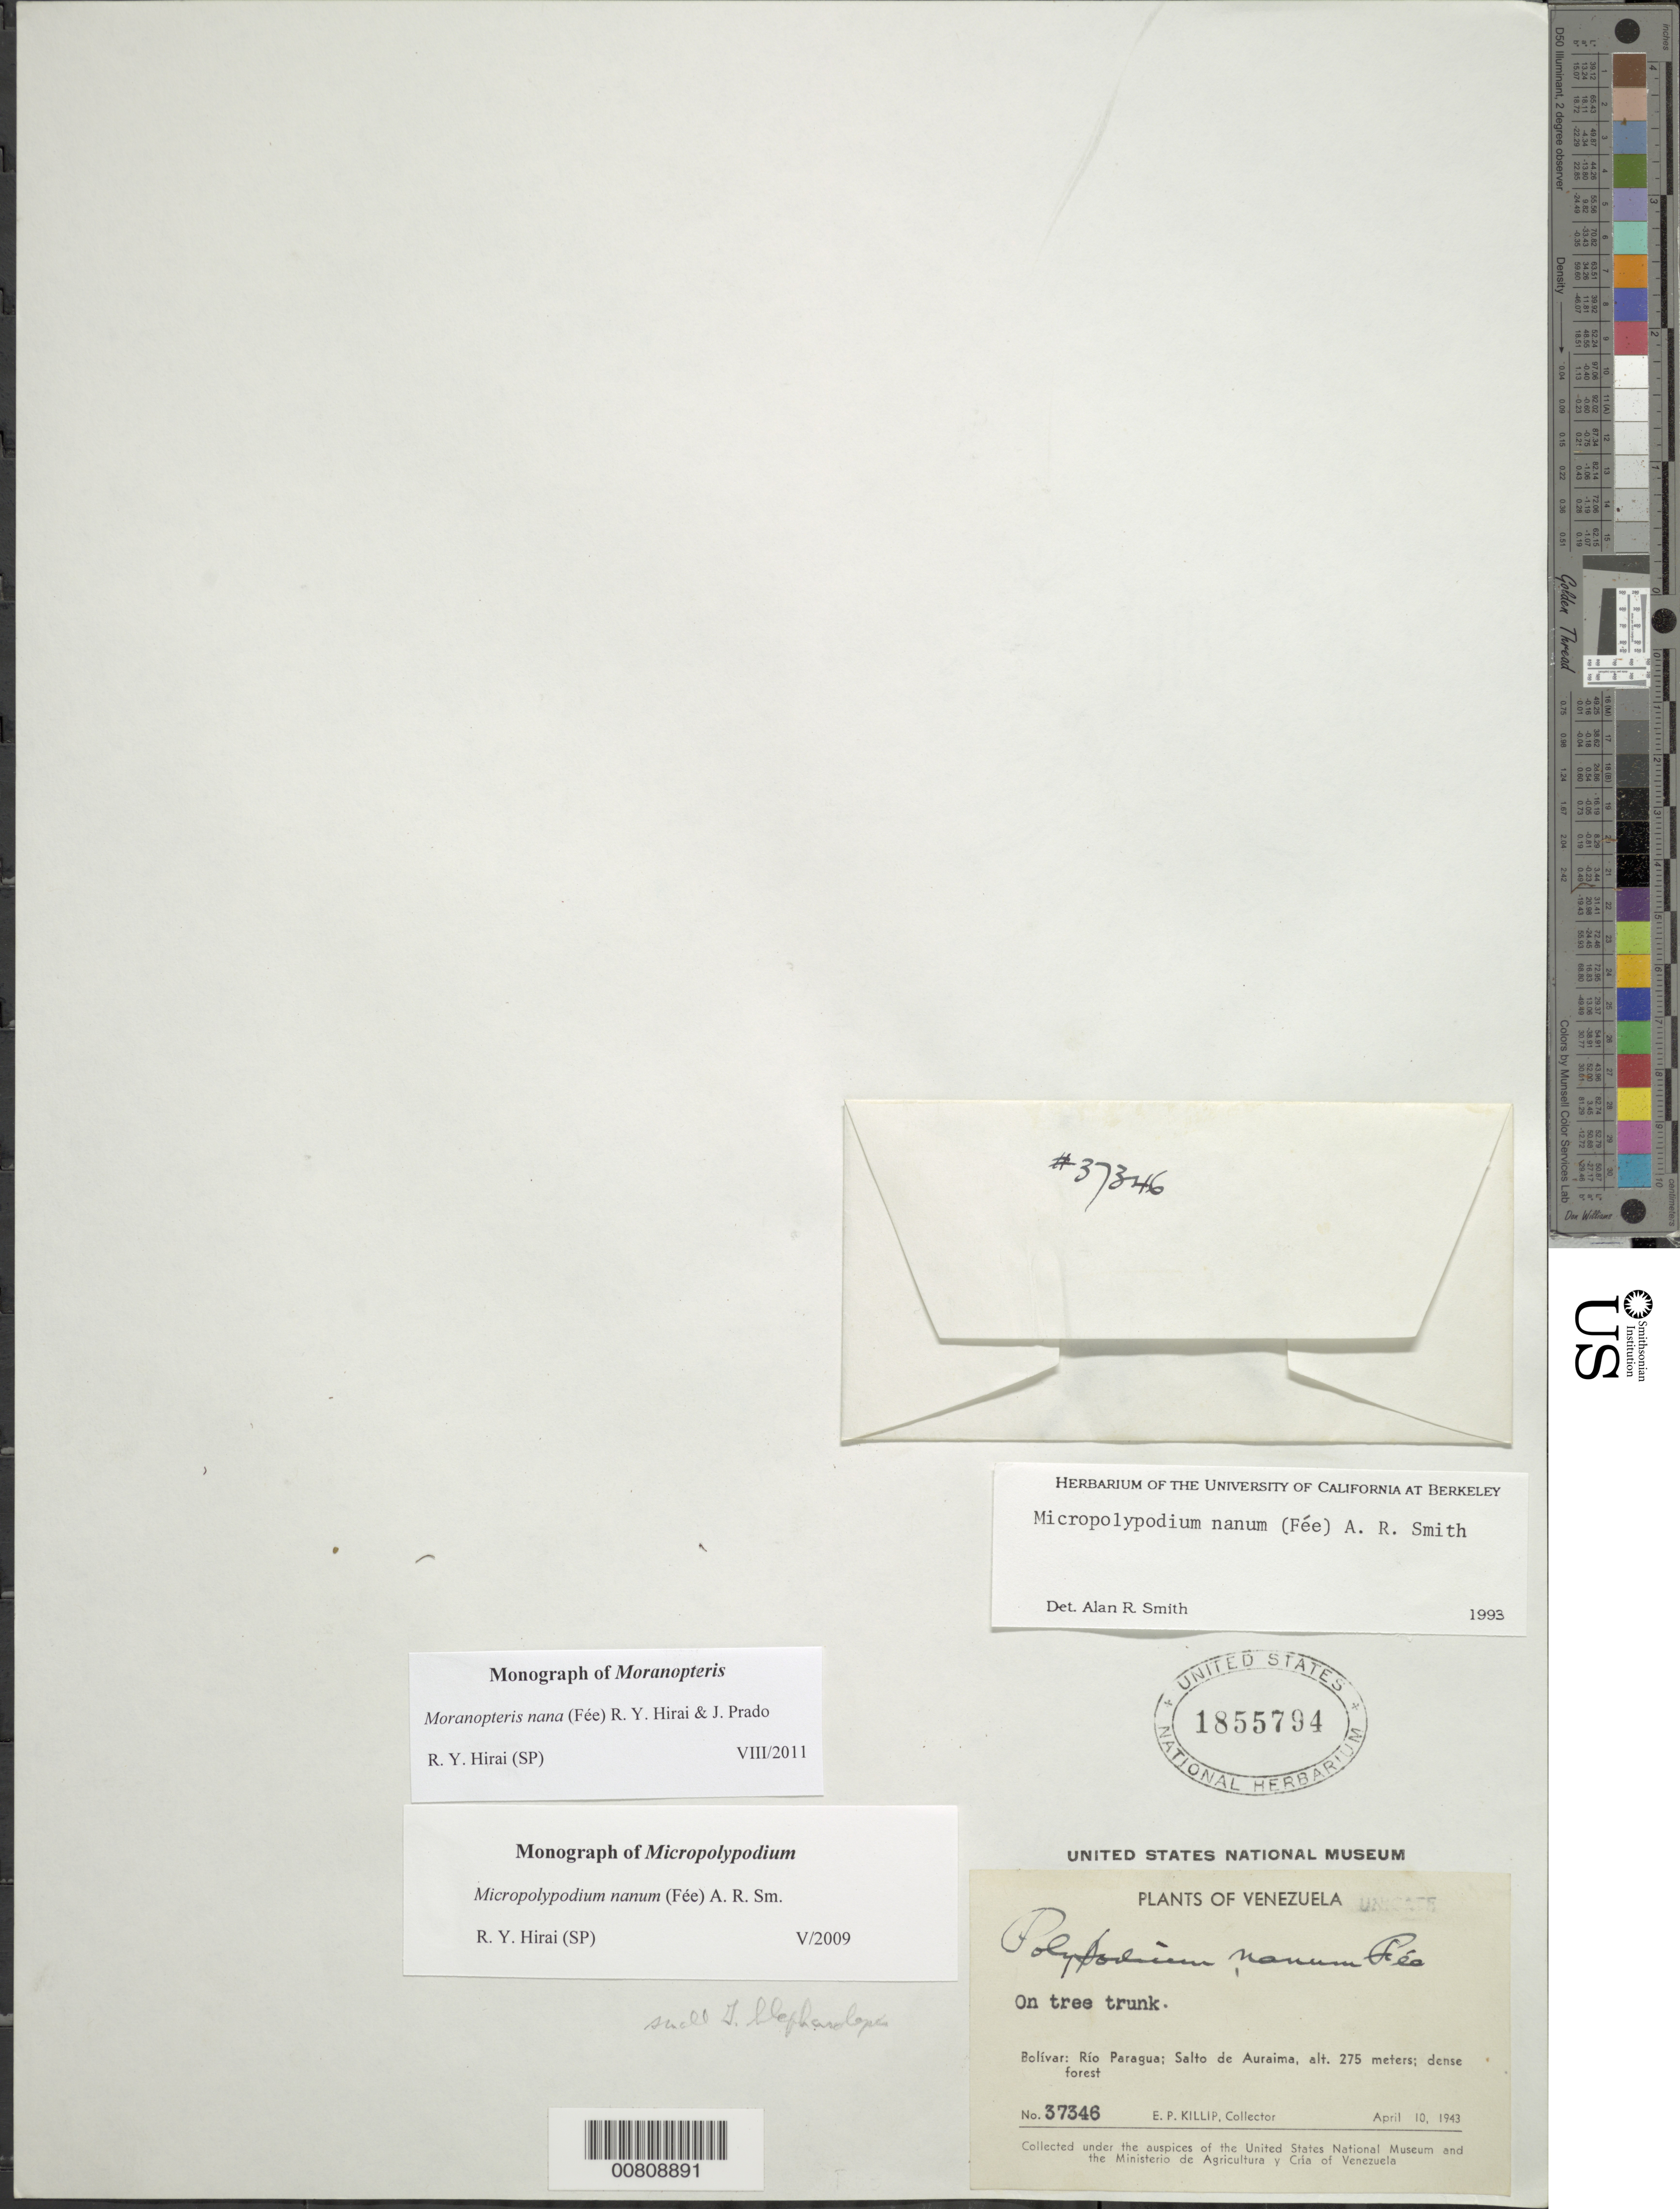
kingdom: Plantae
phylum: Tracheophyta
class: Polypodiopsida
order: Polypodiales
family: Polypodiaceae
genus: Moranopteris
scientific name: Moranopteris nana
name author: (Fée) R. Y. Hirai & J. Prado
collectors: E. P. Killip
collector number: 37346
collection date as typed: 10-Apr-43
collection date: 1943-04-10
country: Venezuela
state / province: Bolívar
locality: Salto de Auraima, Río Paragua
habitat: Dense forest; on tree trunk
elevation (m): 275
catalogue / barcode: US 1855794